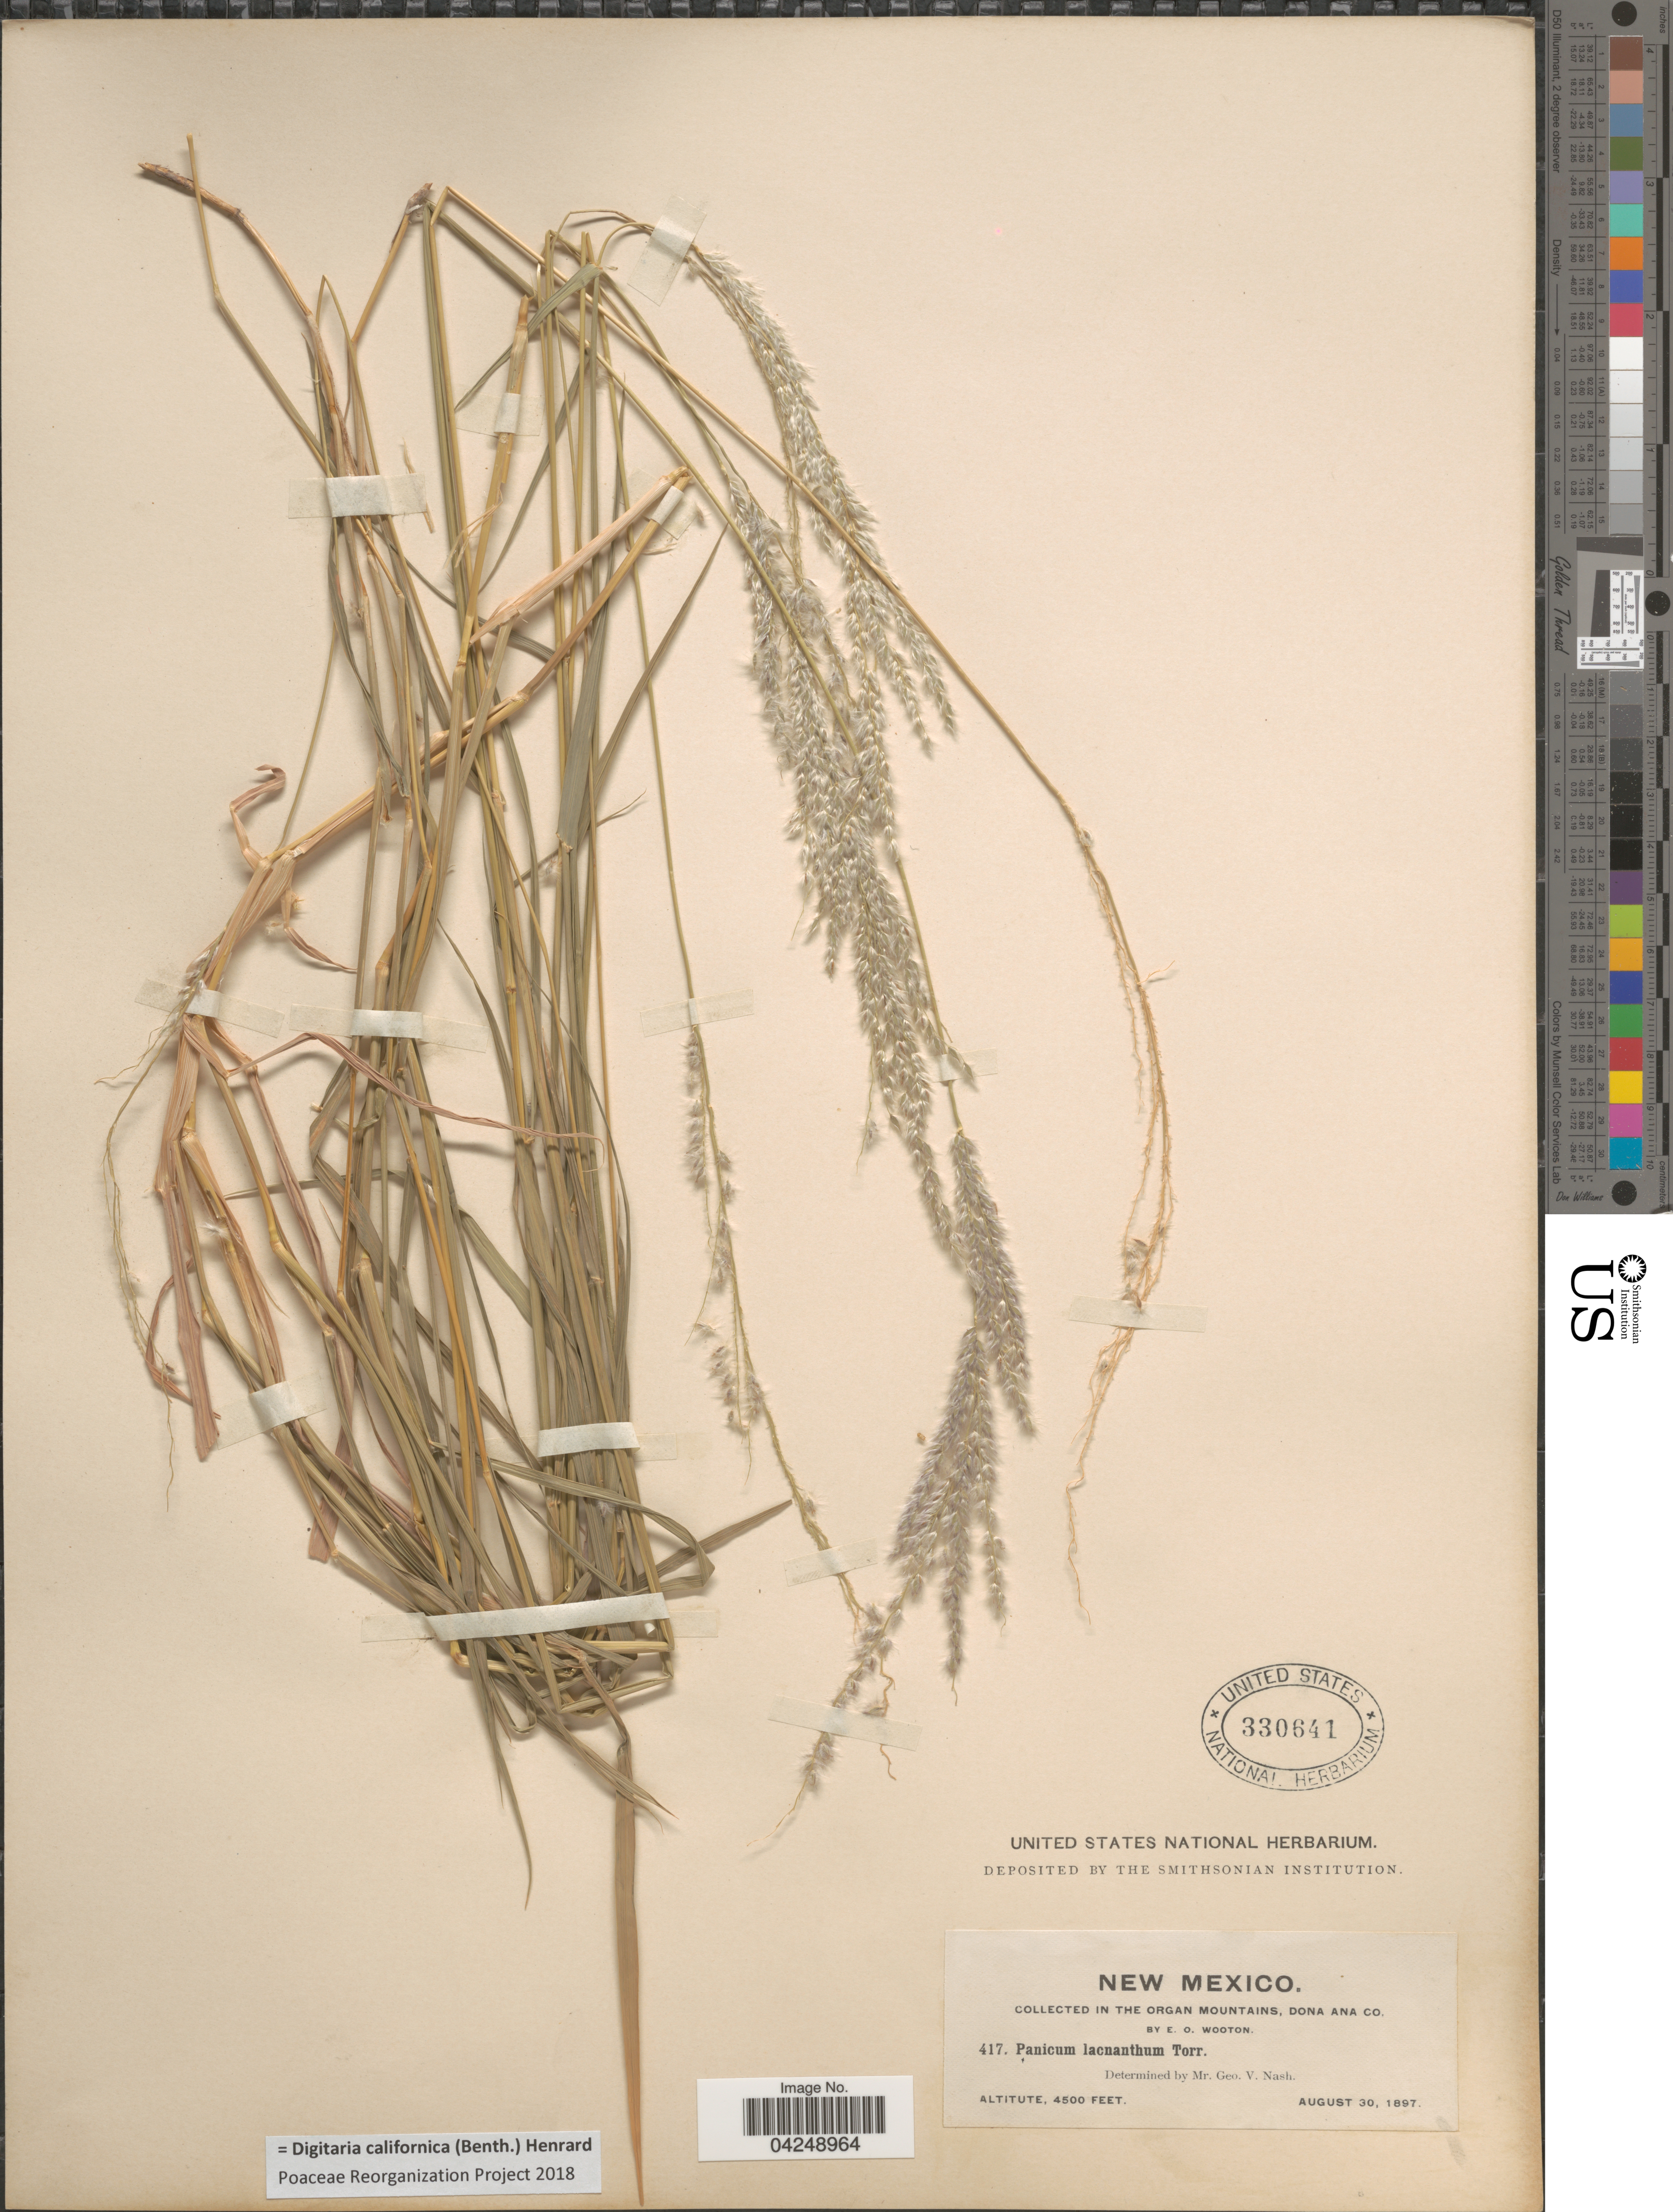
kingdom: Plantae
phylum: Tracheophyta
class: Liliopsida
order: Poales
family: Poaceae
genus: Digitaria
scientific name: Digitaria californica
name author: (Benth.) Henr.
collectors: E. O. Wooton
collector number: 417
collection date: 1897-08-30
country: United States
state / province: New Mexico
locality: In the Organ Mountains, Dona Ana Co.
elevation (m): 1372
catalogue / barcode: US 330641